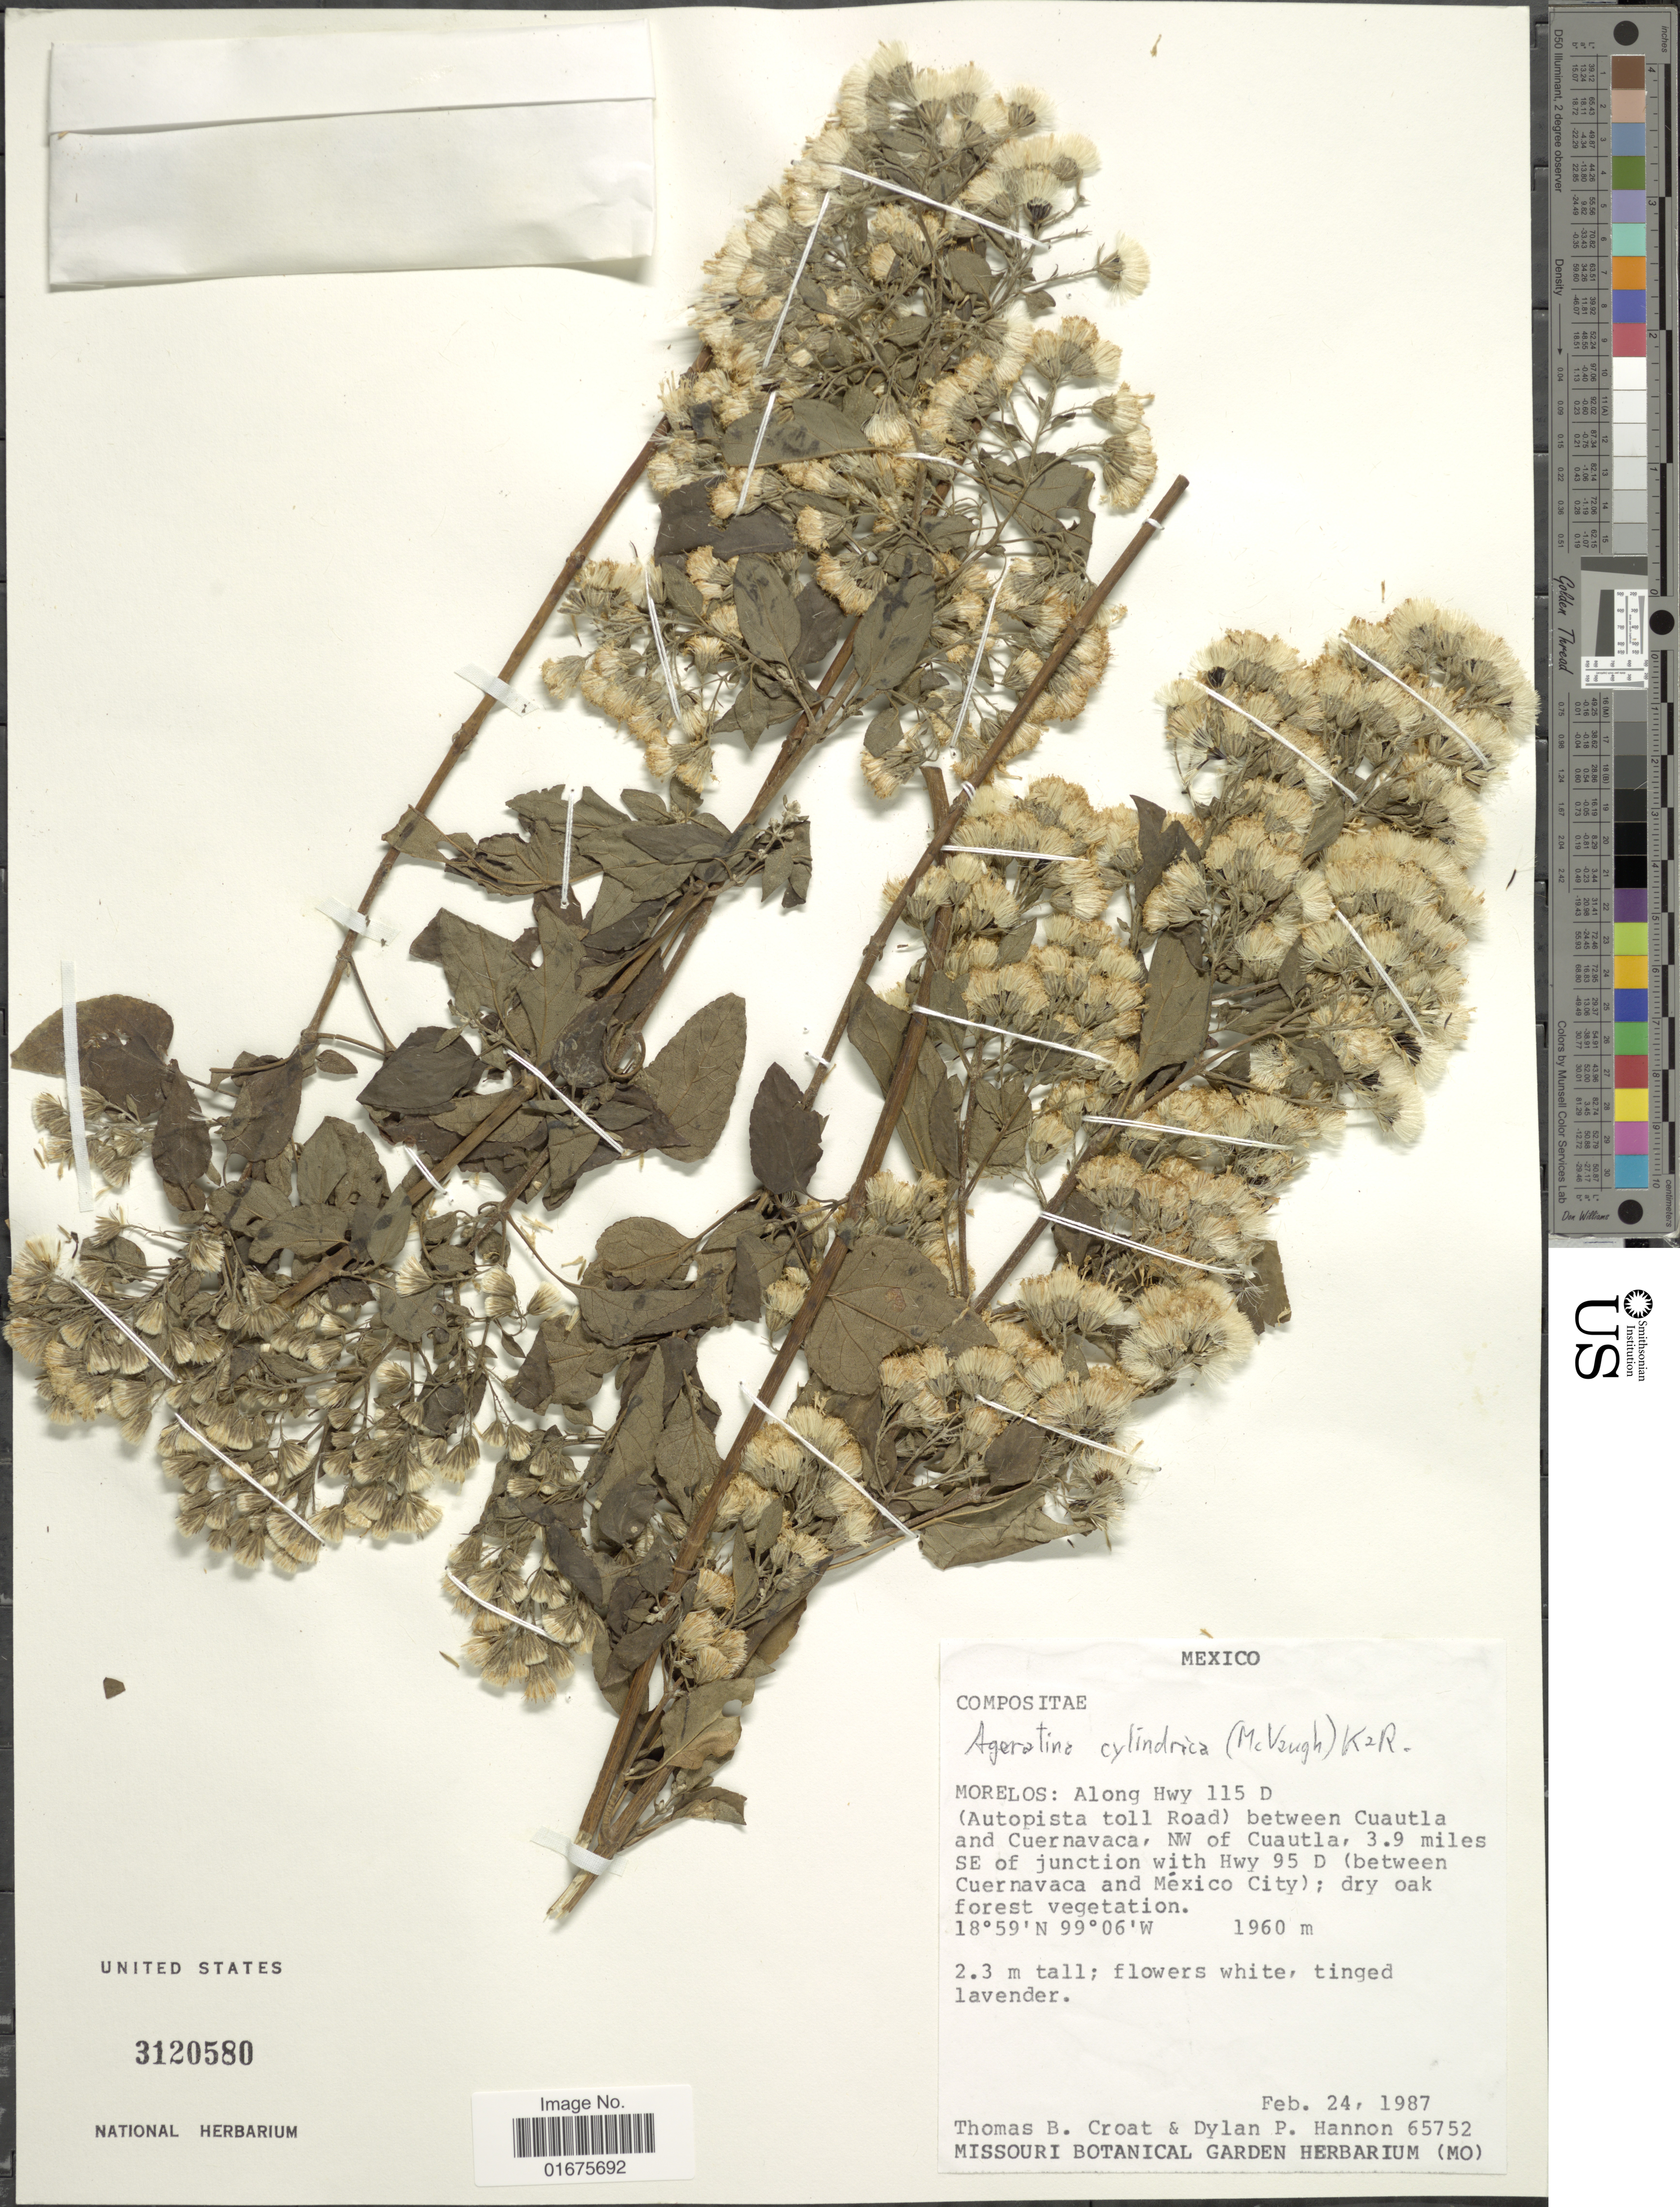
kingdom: Plantae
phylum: Tracheophyta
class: Magnoliopsida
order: Asterales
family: Asteraceae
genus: Ageratina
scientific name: Ageratina cylindrica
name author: (Mc Vaugh) R.M. King & H. Rob.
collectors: T. B. Croat & D. Hannon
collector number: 65752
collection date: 1987-02-24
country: Mexico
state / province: Morelos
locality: Along Hwy 115 D (Autopista toll Road) between Cuautla and Cuernavaca, NW of Cuautla, 3.9 miles SE of junction with Hwy 95 D (between Cuernavaca and Mexico City)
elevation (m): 1960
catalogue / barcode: US 3120580